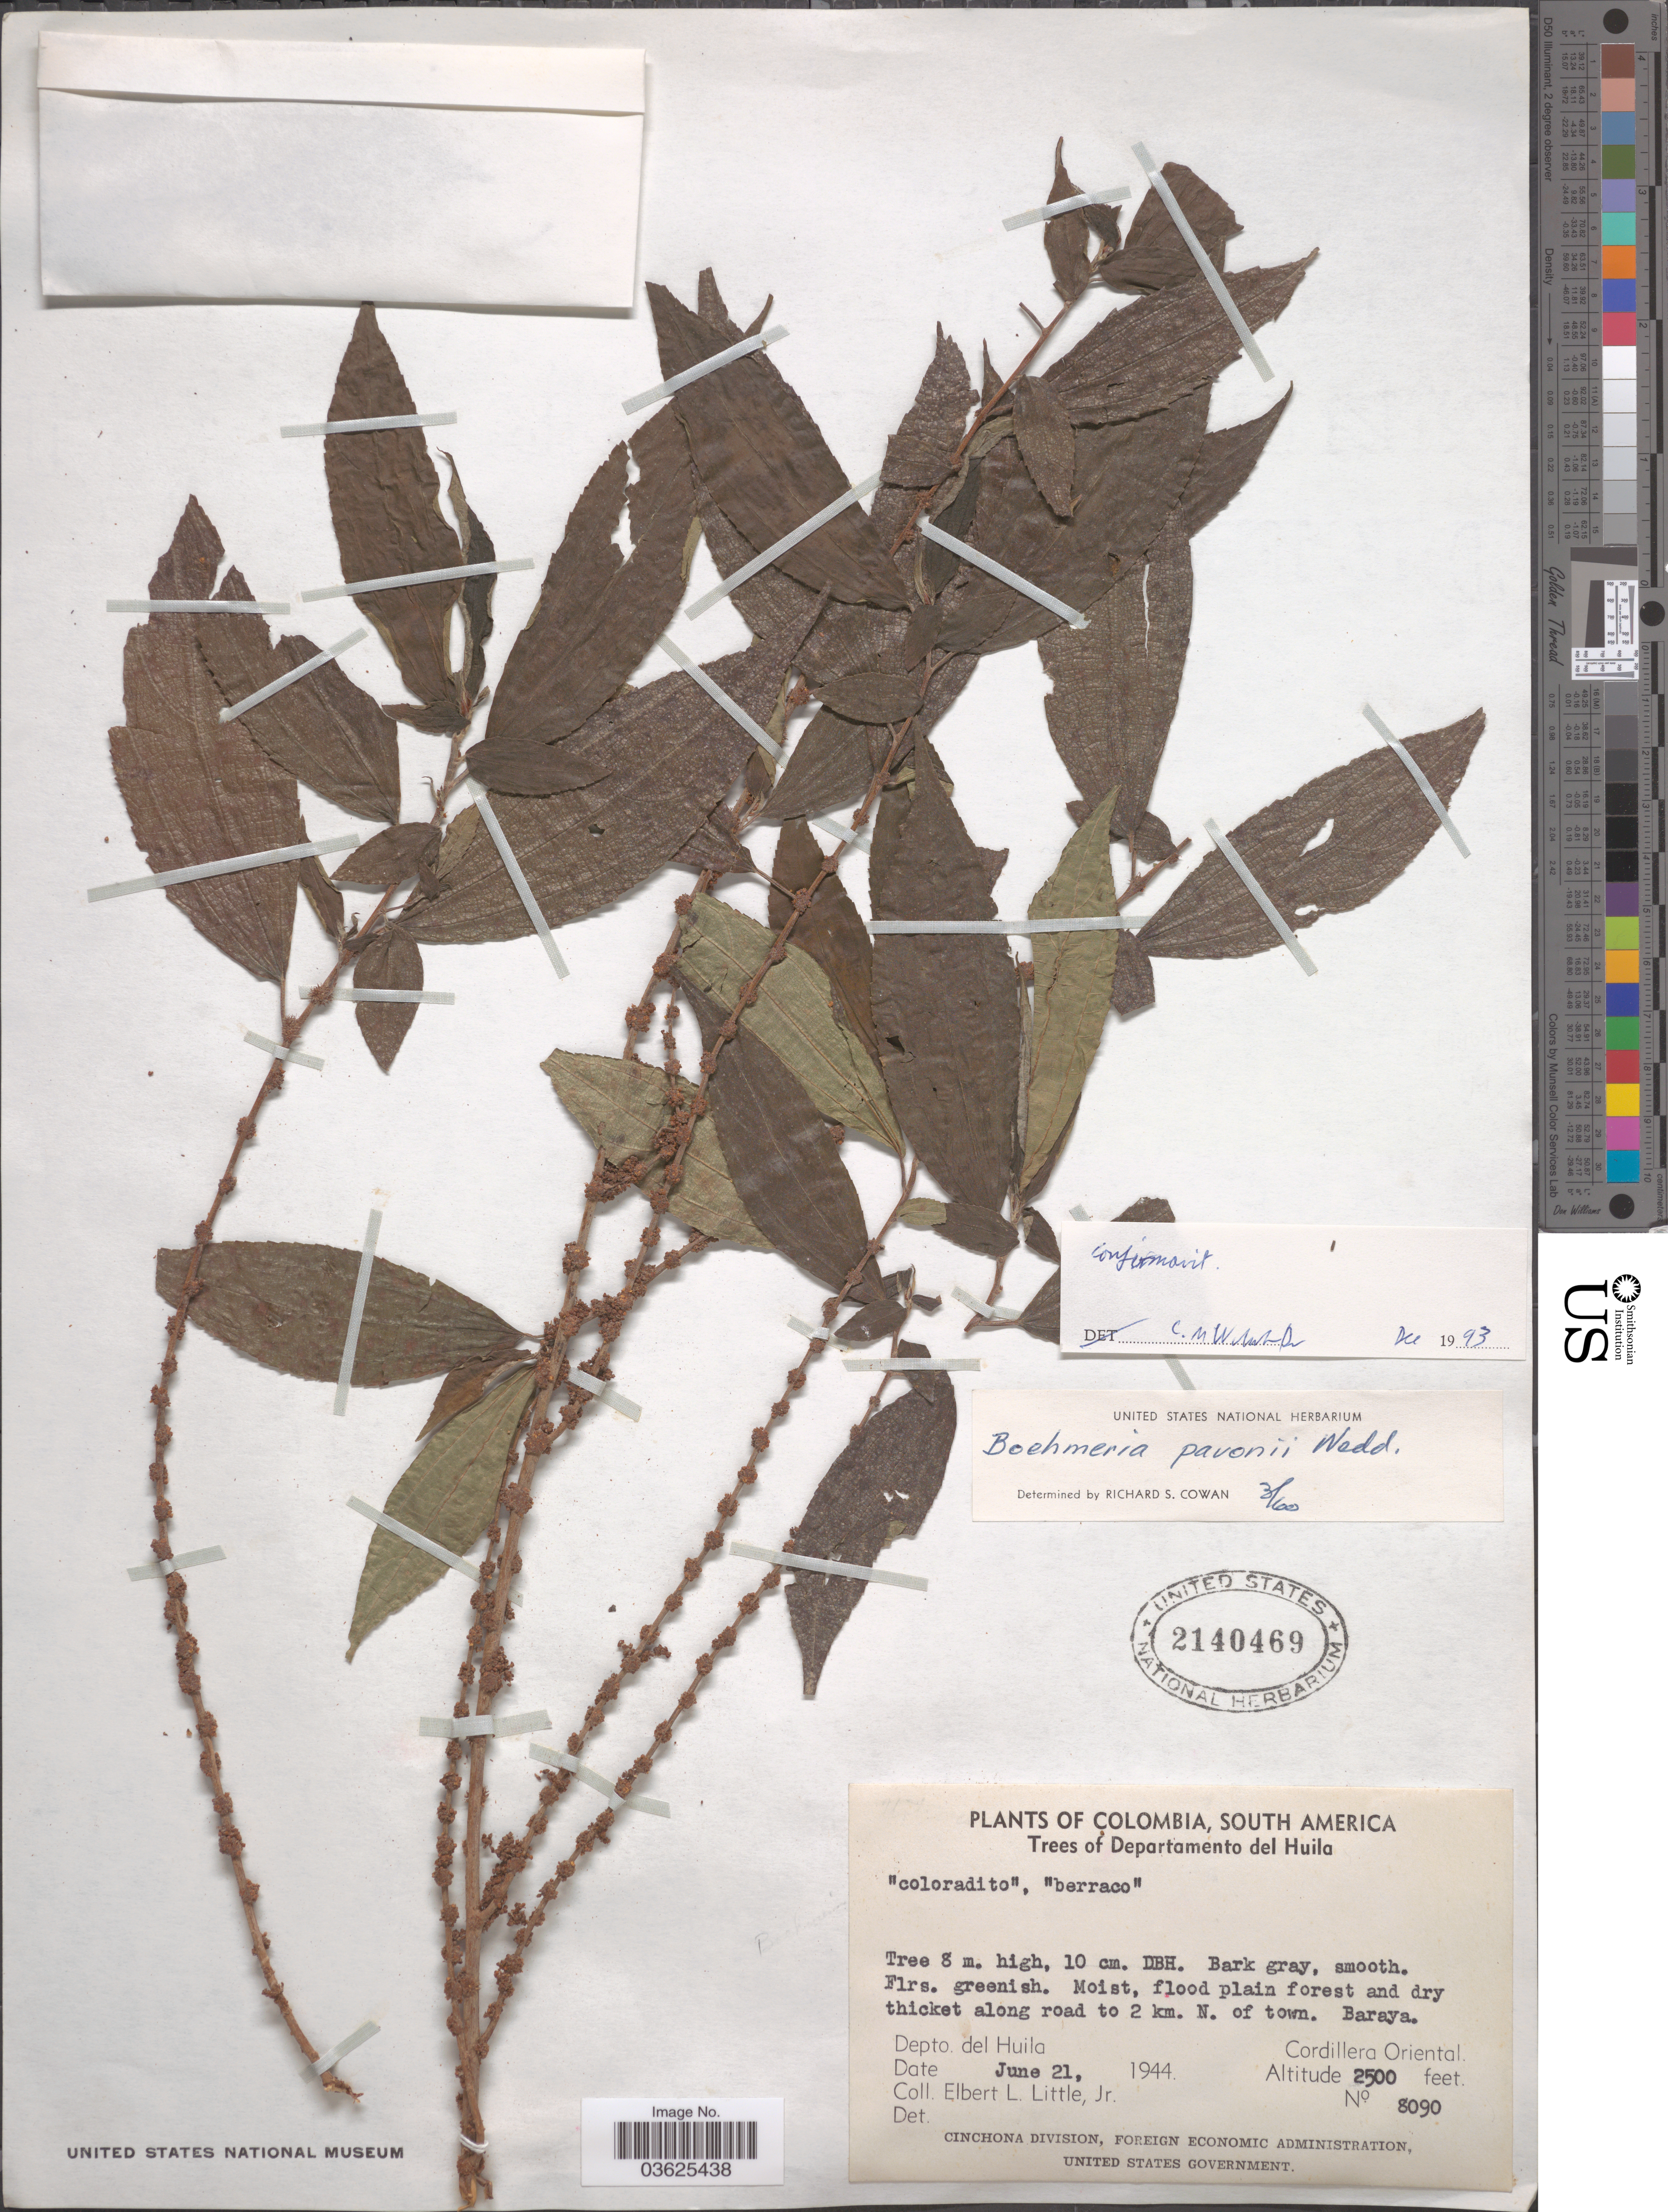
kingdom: Plantae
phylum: Tracheophyta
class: Magnoliopsida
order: Rosales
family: Urticaceae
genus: Boehmeria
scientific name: Boehmeria pavonii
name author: Wedd.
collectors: E. L. Little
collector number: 8090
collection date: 1944-06-21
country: Colombia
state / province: Huila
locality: Departamento del Huila. Along road to 2 km. N. of town. Baraya. Cordillera Oriental.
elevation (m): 762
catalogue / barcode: US 2140469